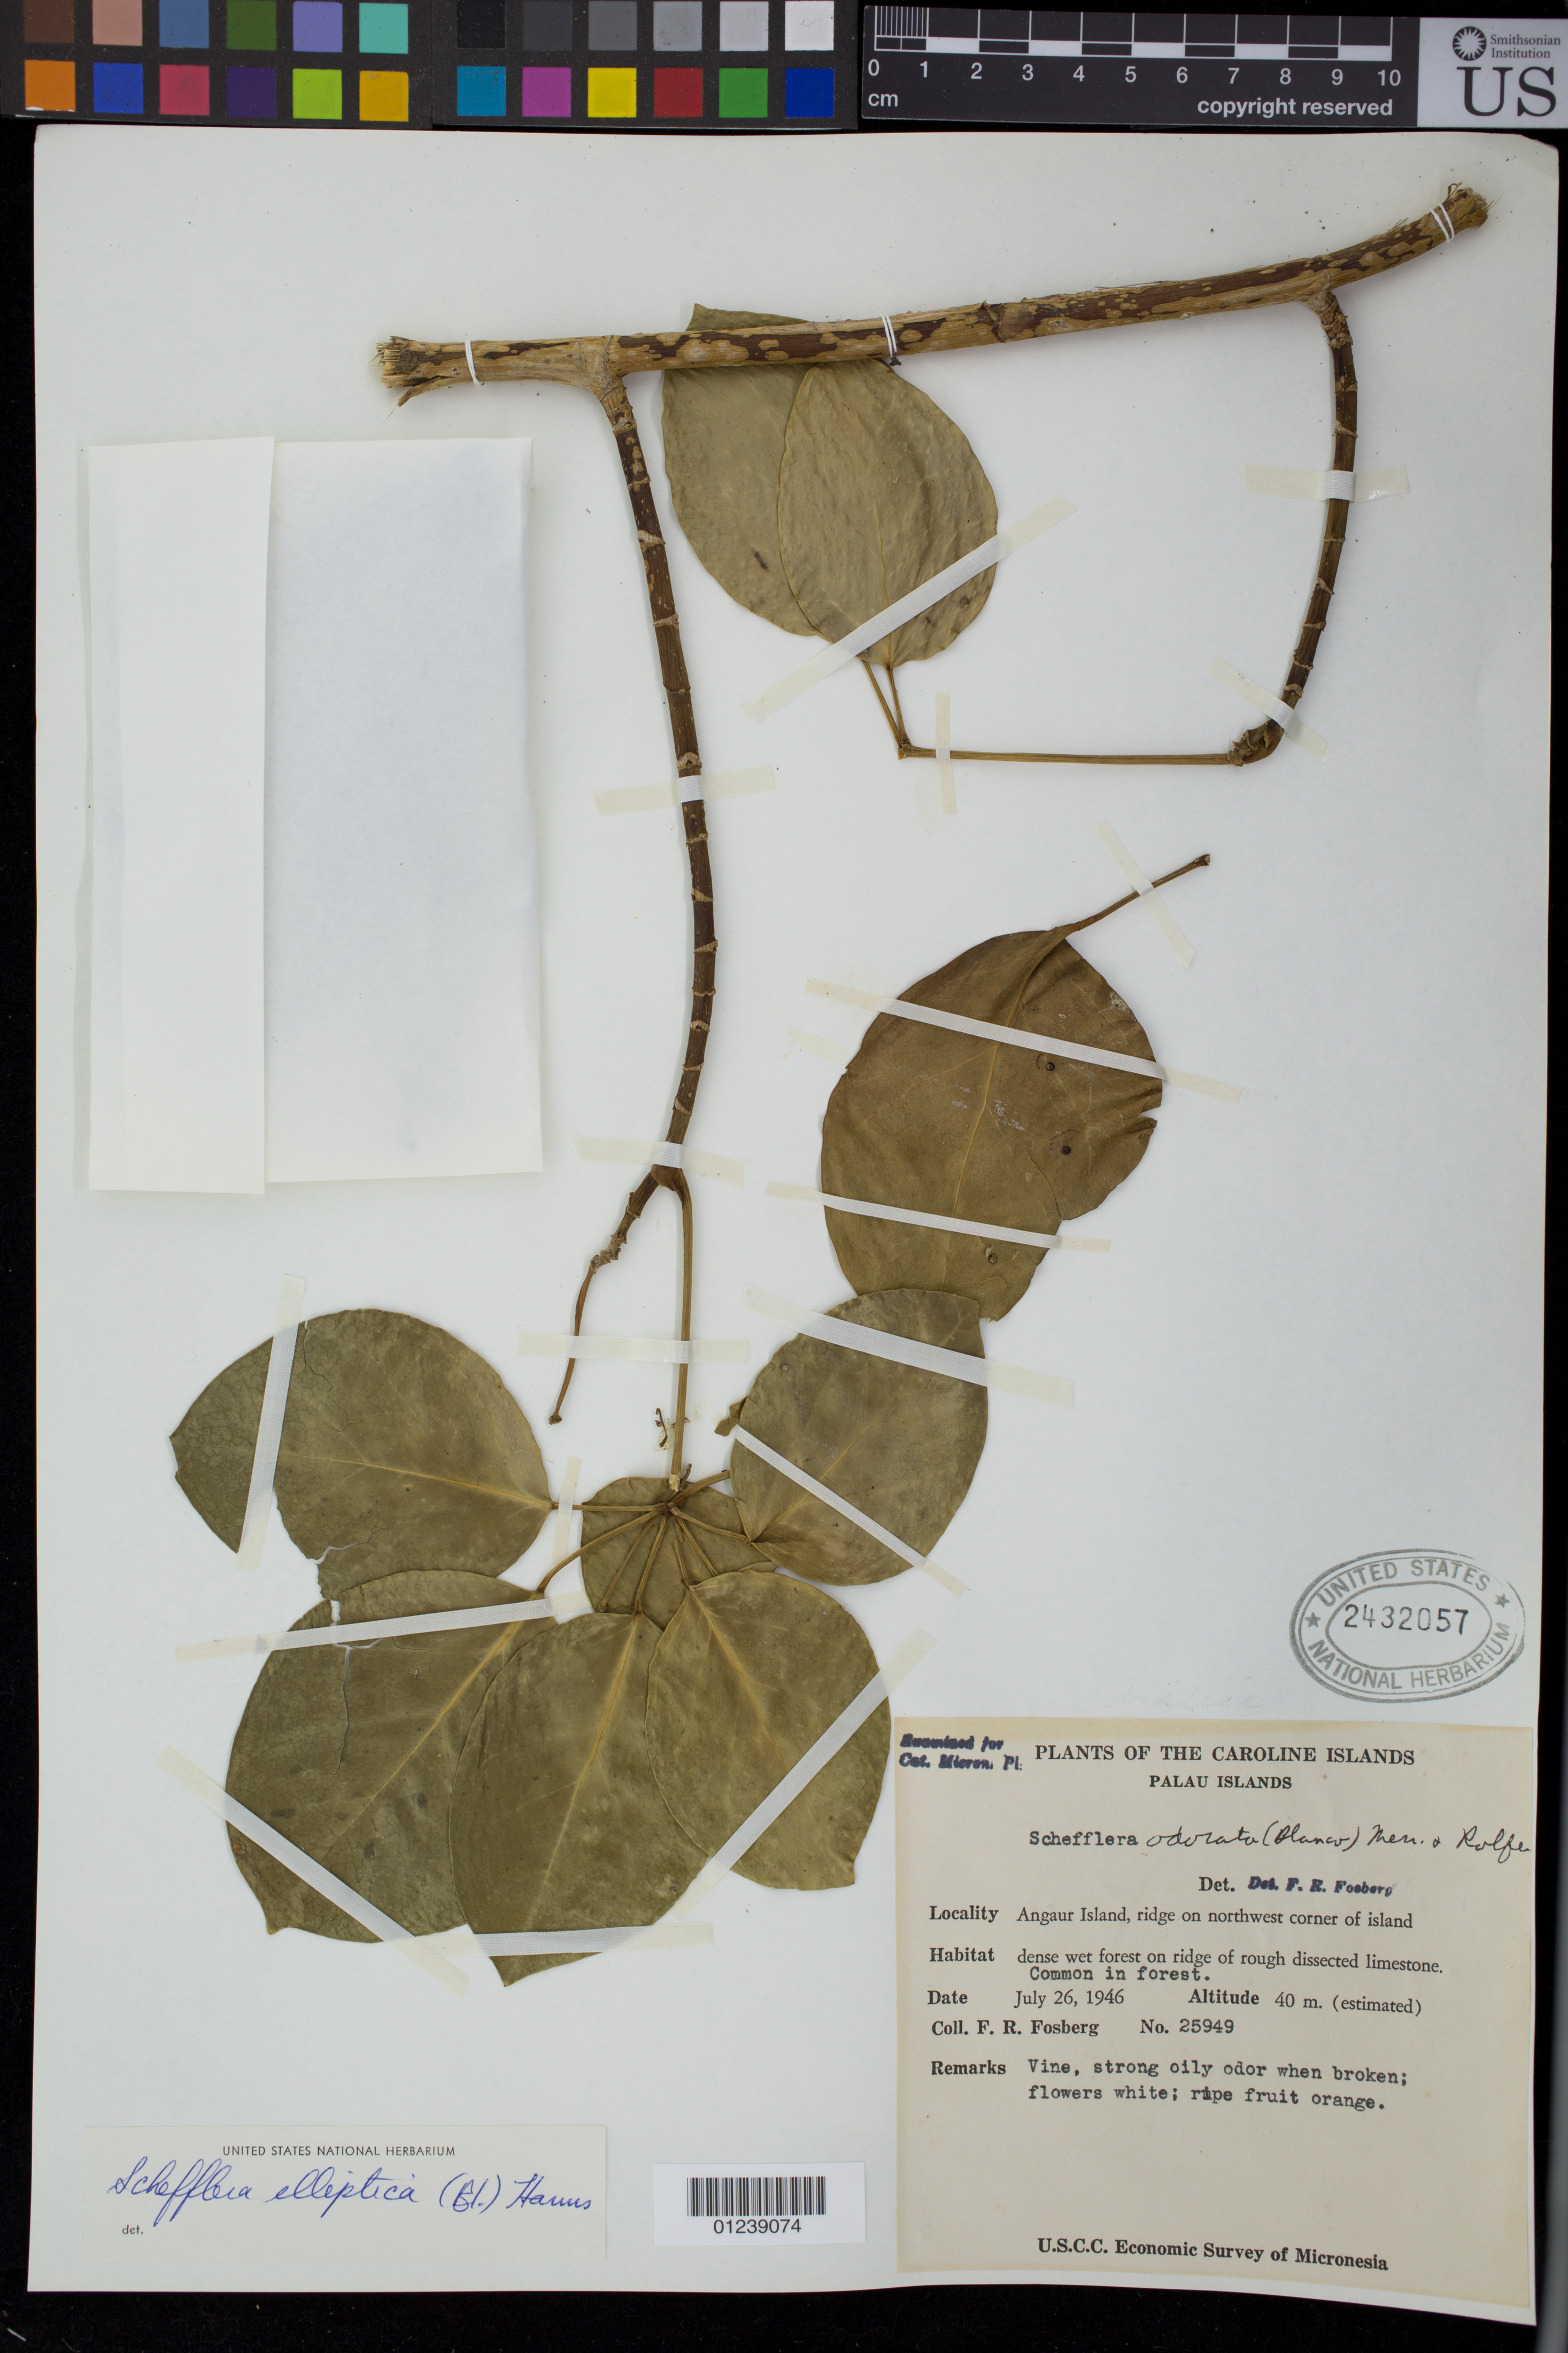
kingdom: Plantae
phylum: Tracheophyta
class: Magnoliopsida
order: Apiales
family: Araliaceae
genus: Heptapleurum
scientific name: Heptapleurum ellipticum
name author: (Blume) Seem.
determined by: Wagner, W. L., (BOT), Smithsonian Institution - National Museum of Natural History (UNITED STATES)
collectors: F. R. Fosberg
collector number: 25949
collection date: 1946-07-26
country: Palau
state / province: Angaur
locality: Caroline Islands. Angaur Island, ridge on northwest corner of island.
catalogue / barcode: US 2432057